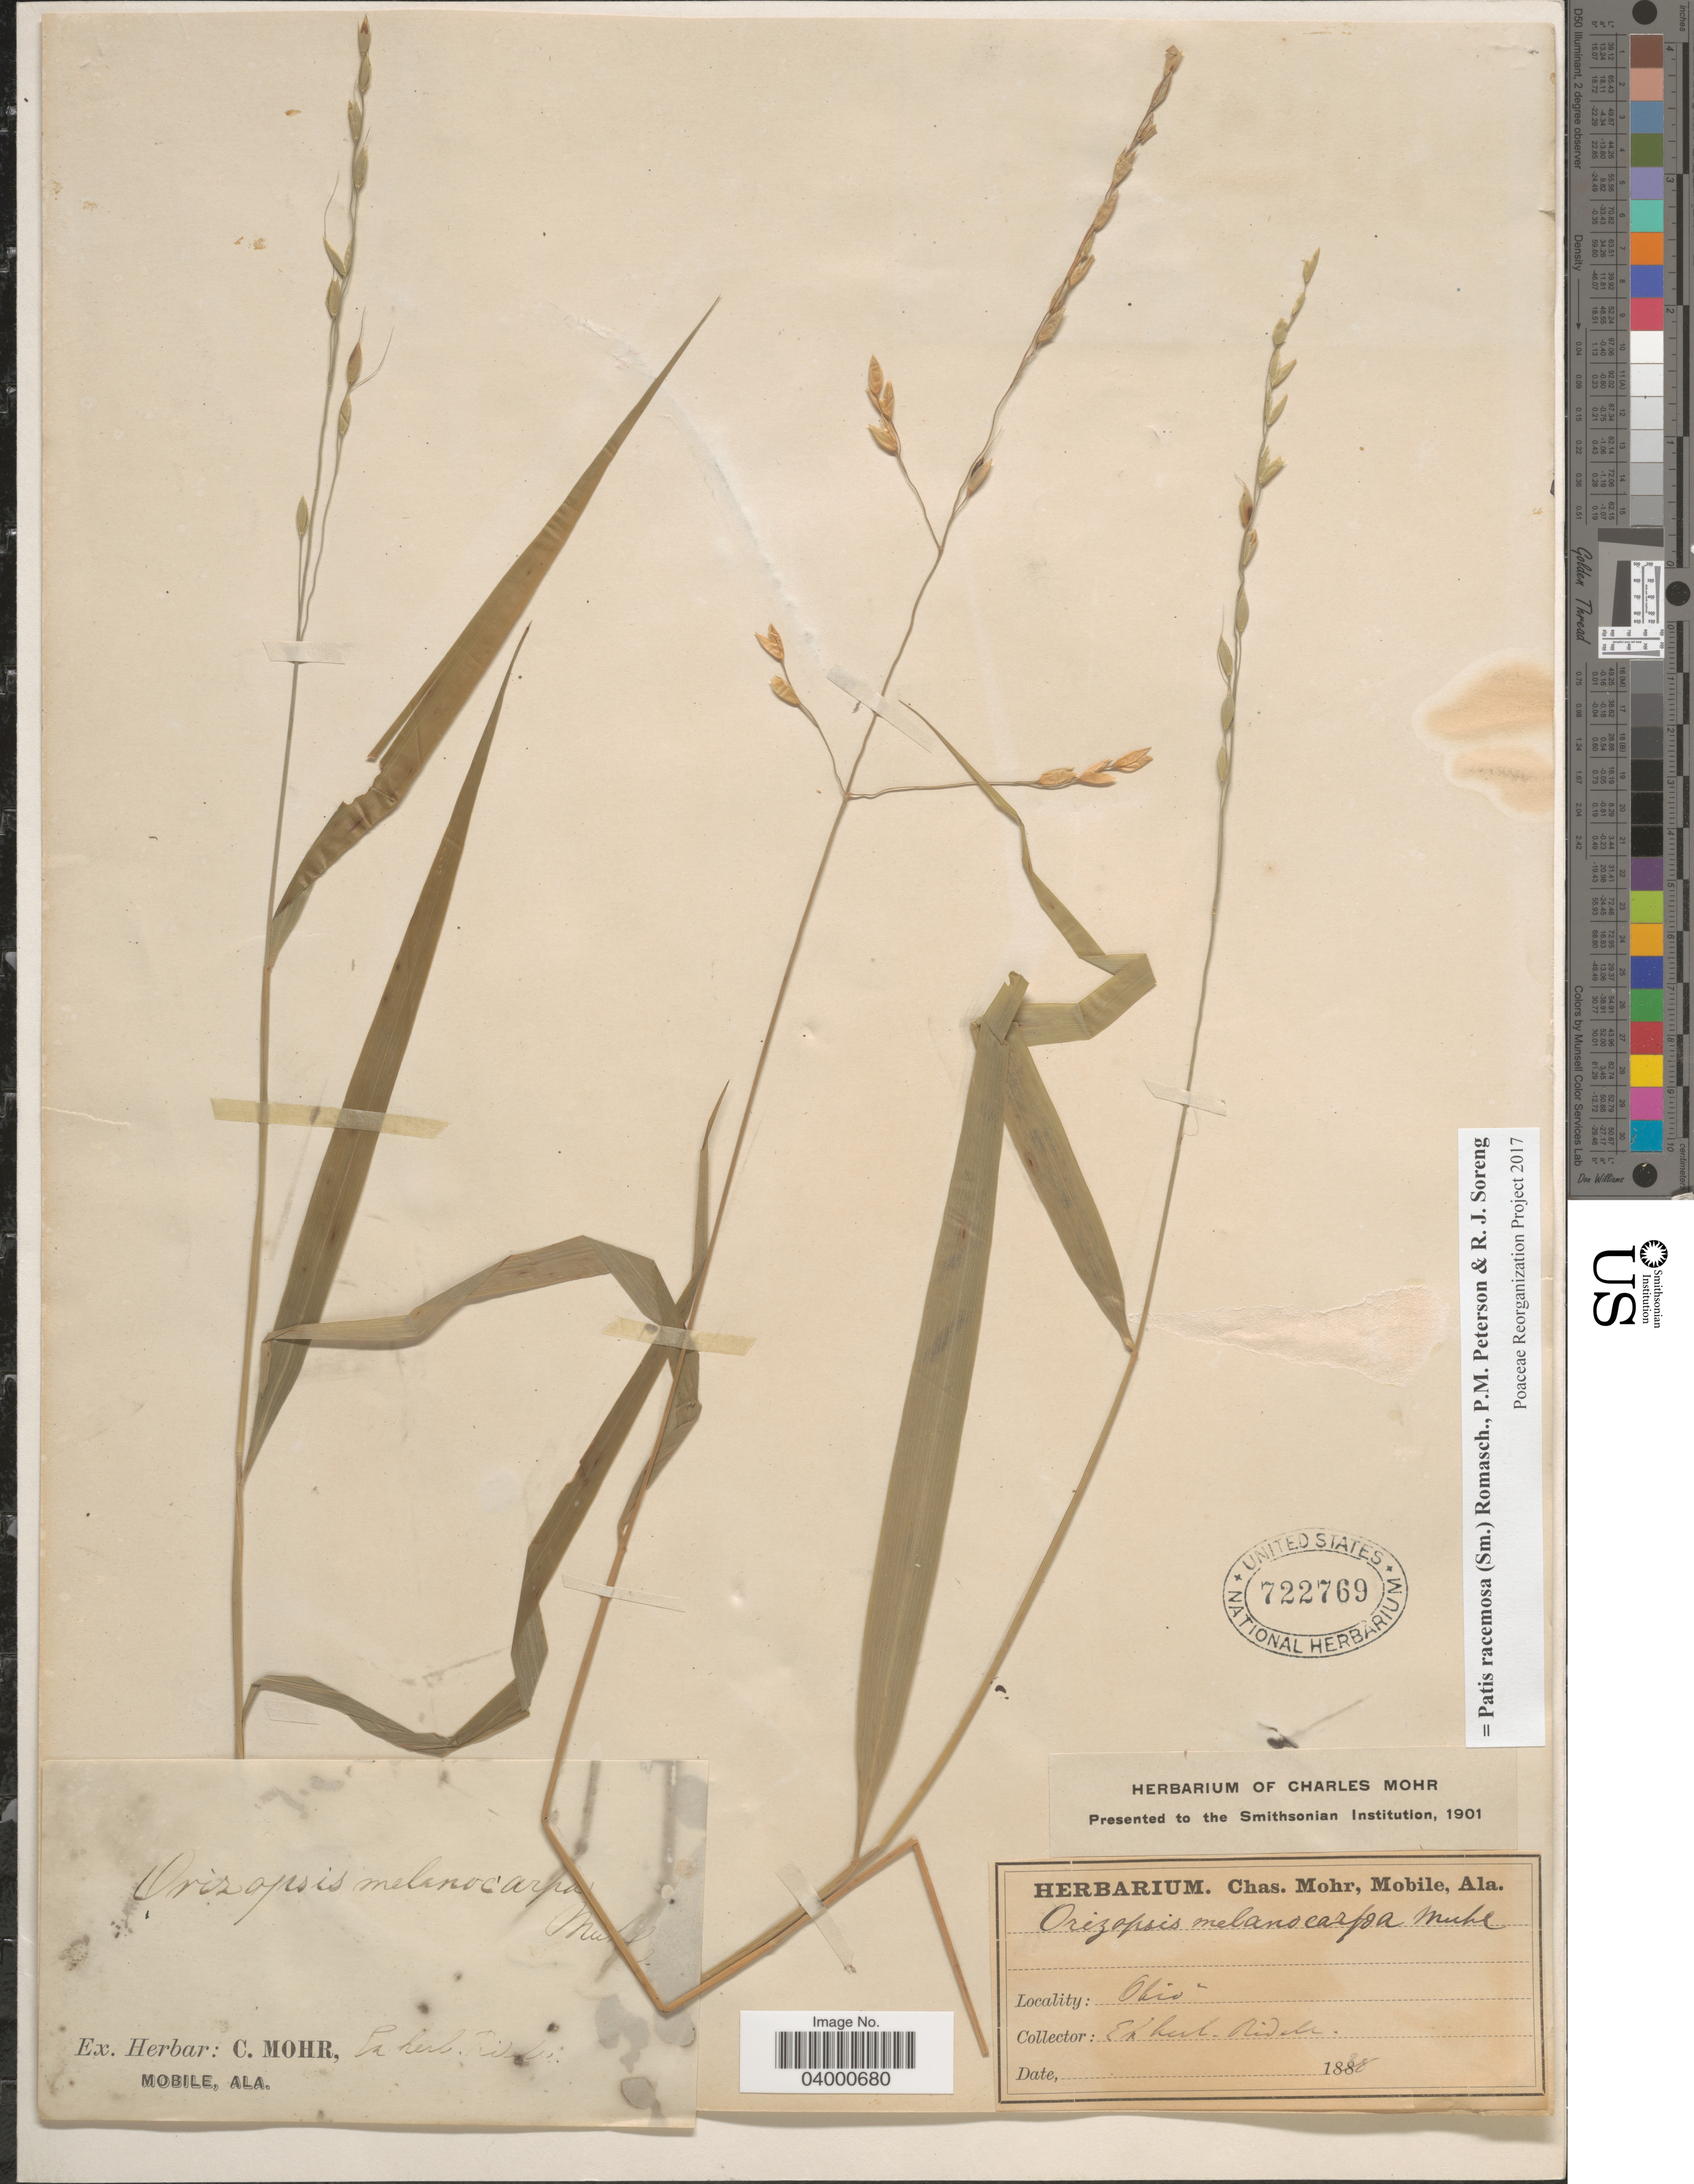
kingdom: Plantae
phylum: Tracheophyta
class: Liliopsida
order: Poales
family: Poaceae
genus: Patis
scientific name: Patis racemosa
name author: (Sm.) Romasch. et al.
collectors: ex herb. Ridele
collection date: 1828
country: United States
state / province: Ohio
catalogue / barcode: US 722769